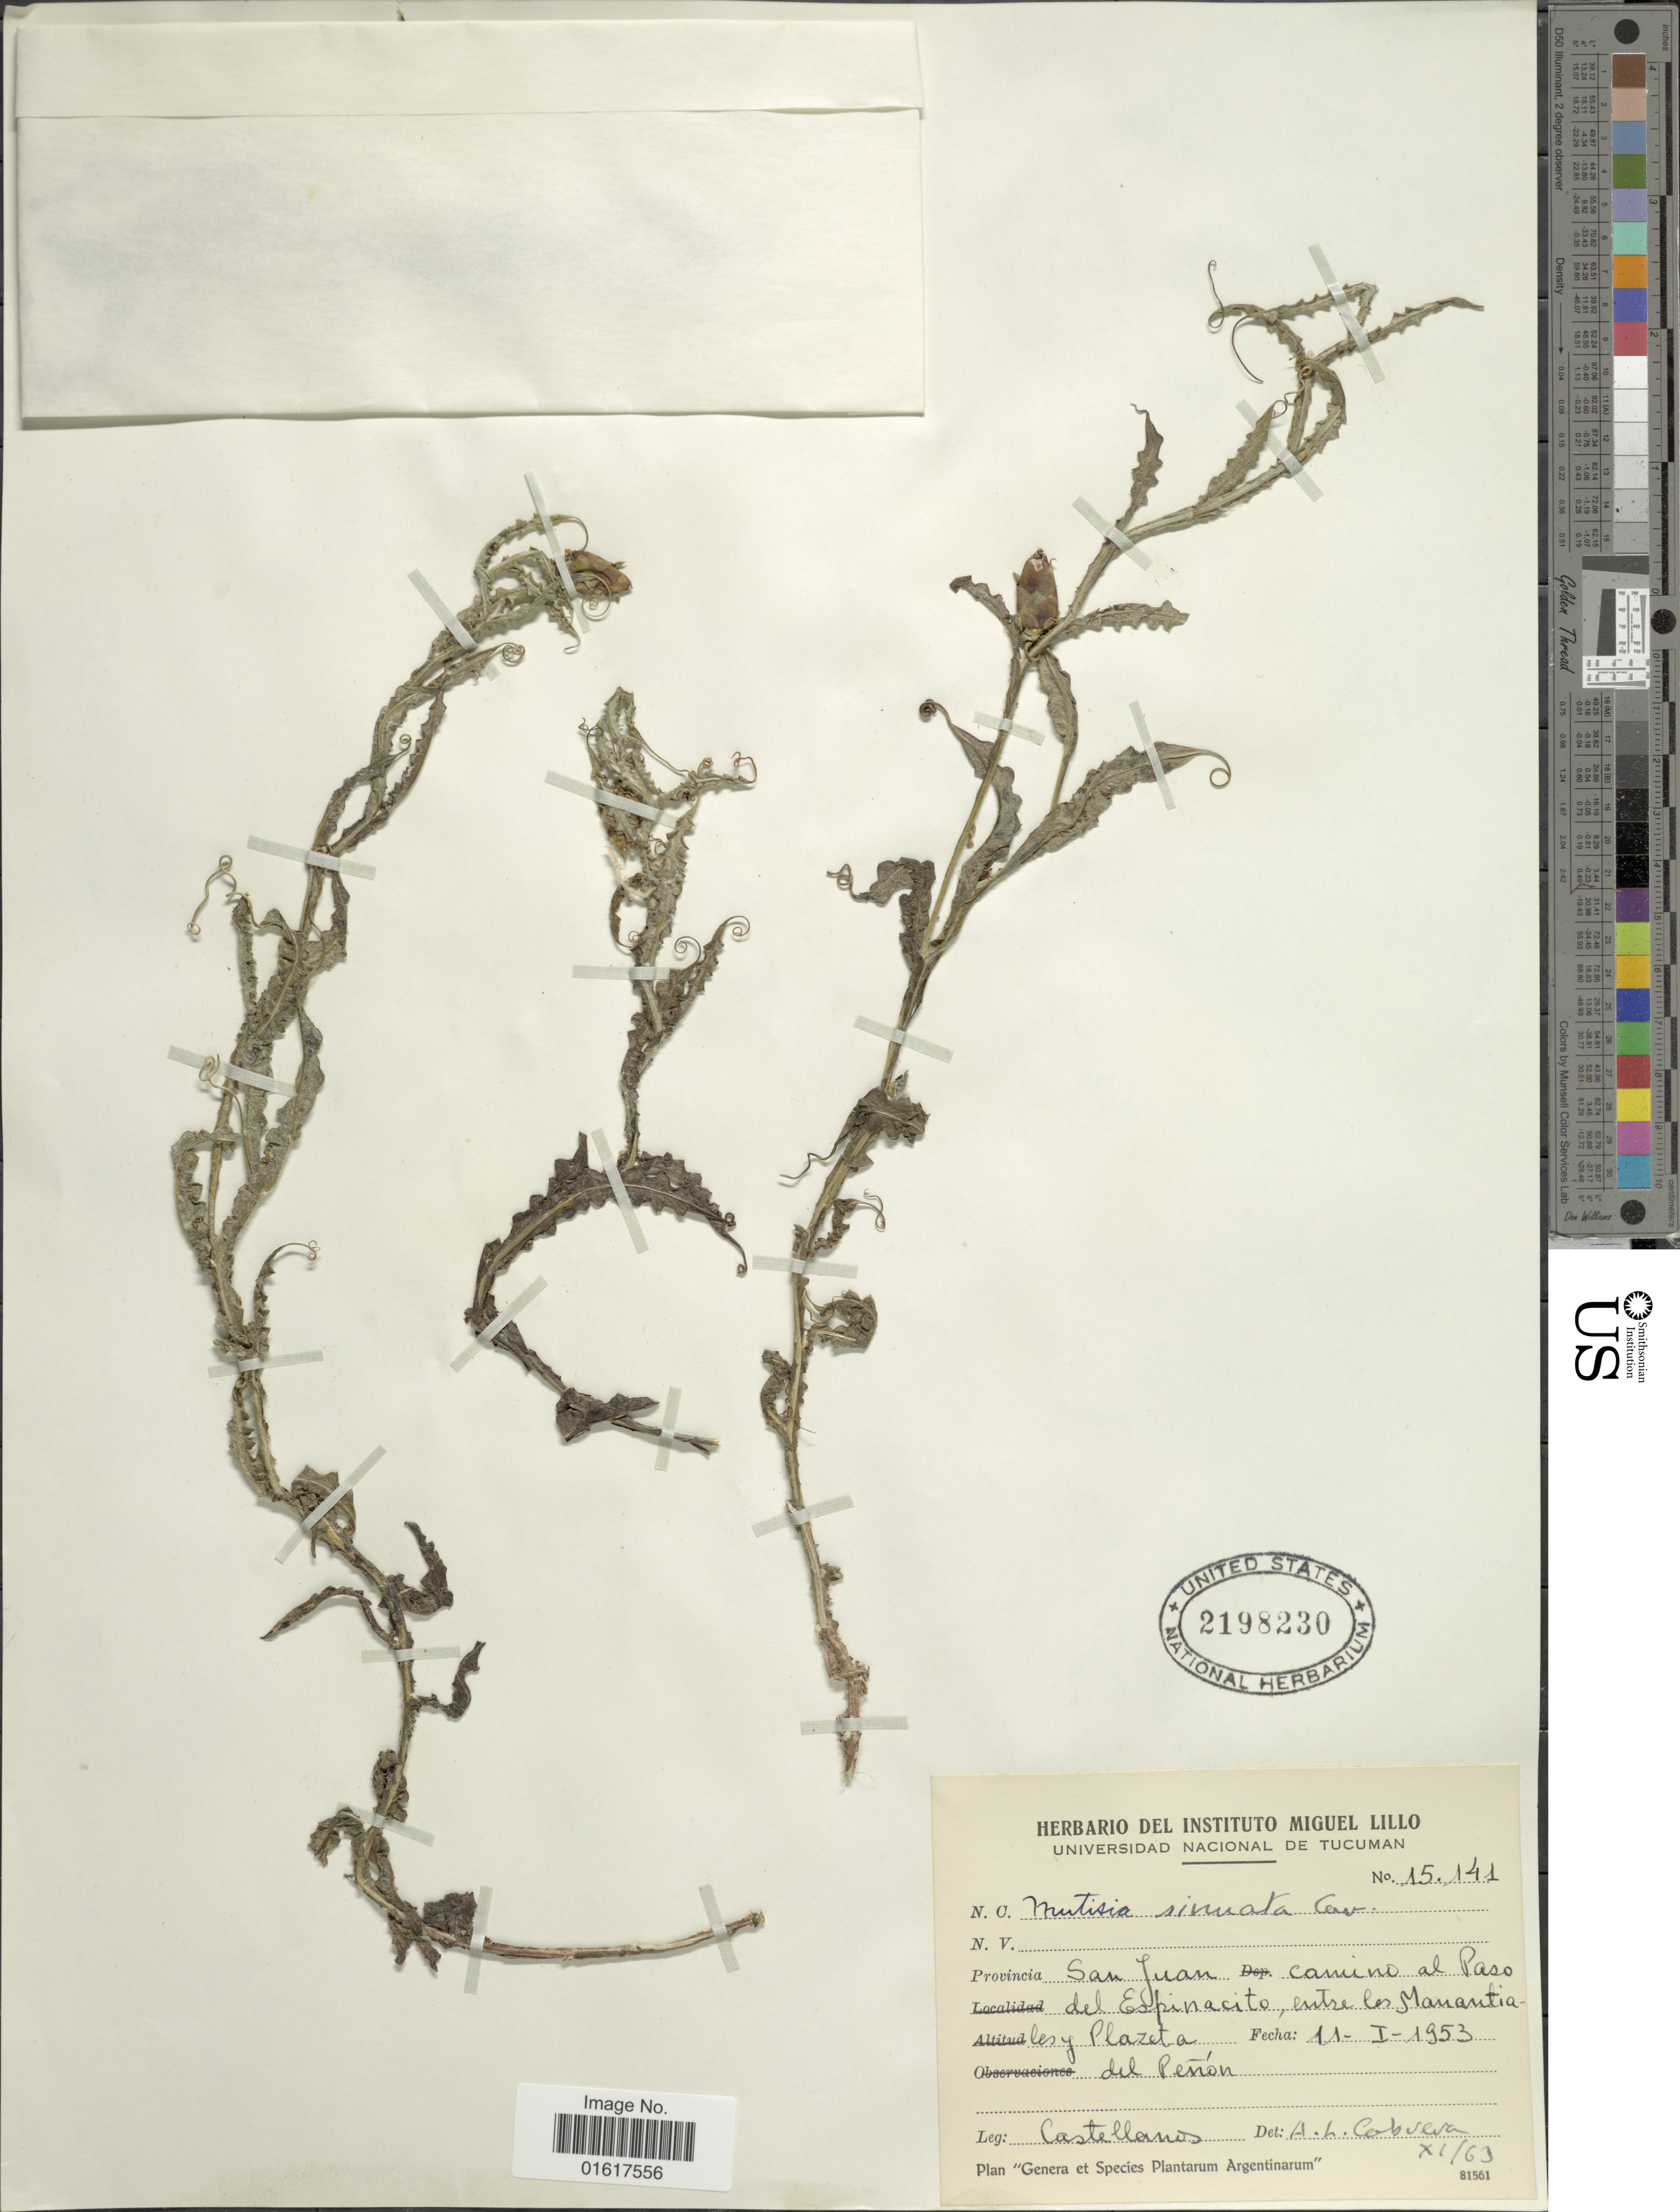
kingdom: Plantae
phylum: Tracheophyta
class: Magnoliopsida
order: Asterales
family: Asteraceae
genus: Mutisia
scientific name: Mutisia sinuata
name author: Cav.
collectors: -- Castellanos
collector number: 15141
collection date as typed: Transcribed d/m/y: /11/63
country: Argentina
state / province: San Juan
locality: Camino al Paso del Espinacito, entre los Manantiales y Plazeta del Peñon.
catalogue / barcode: US 2198230